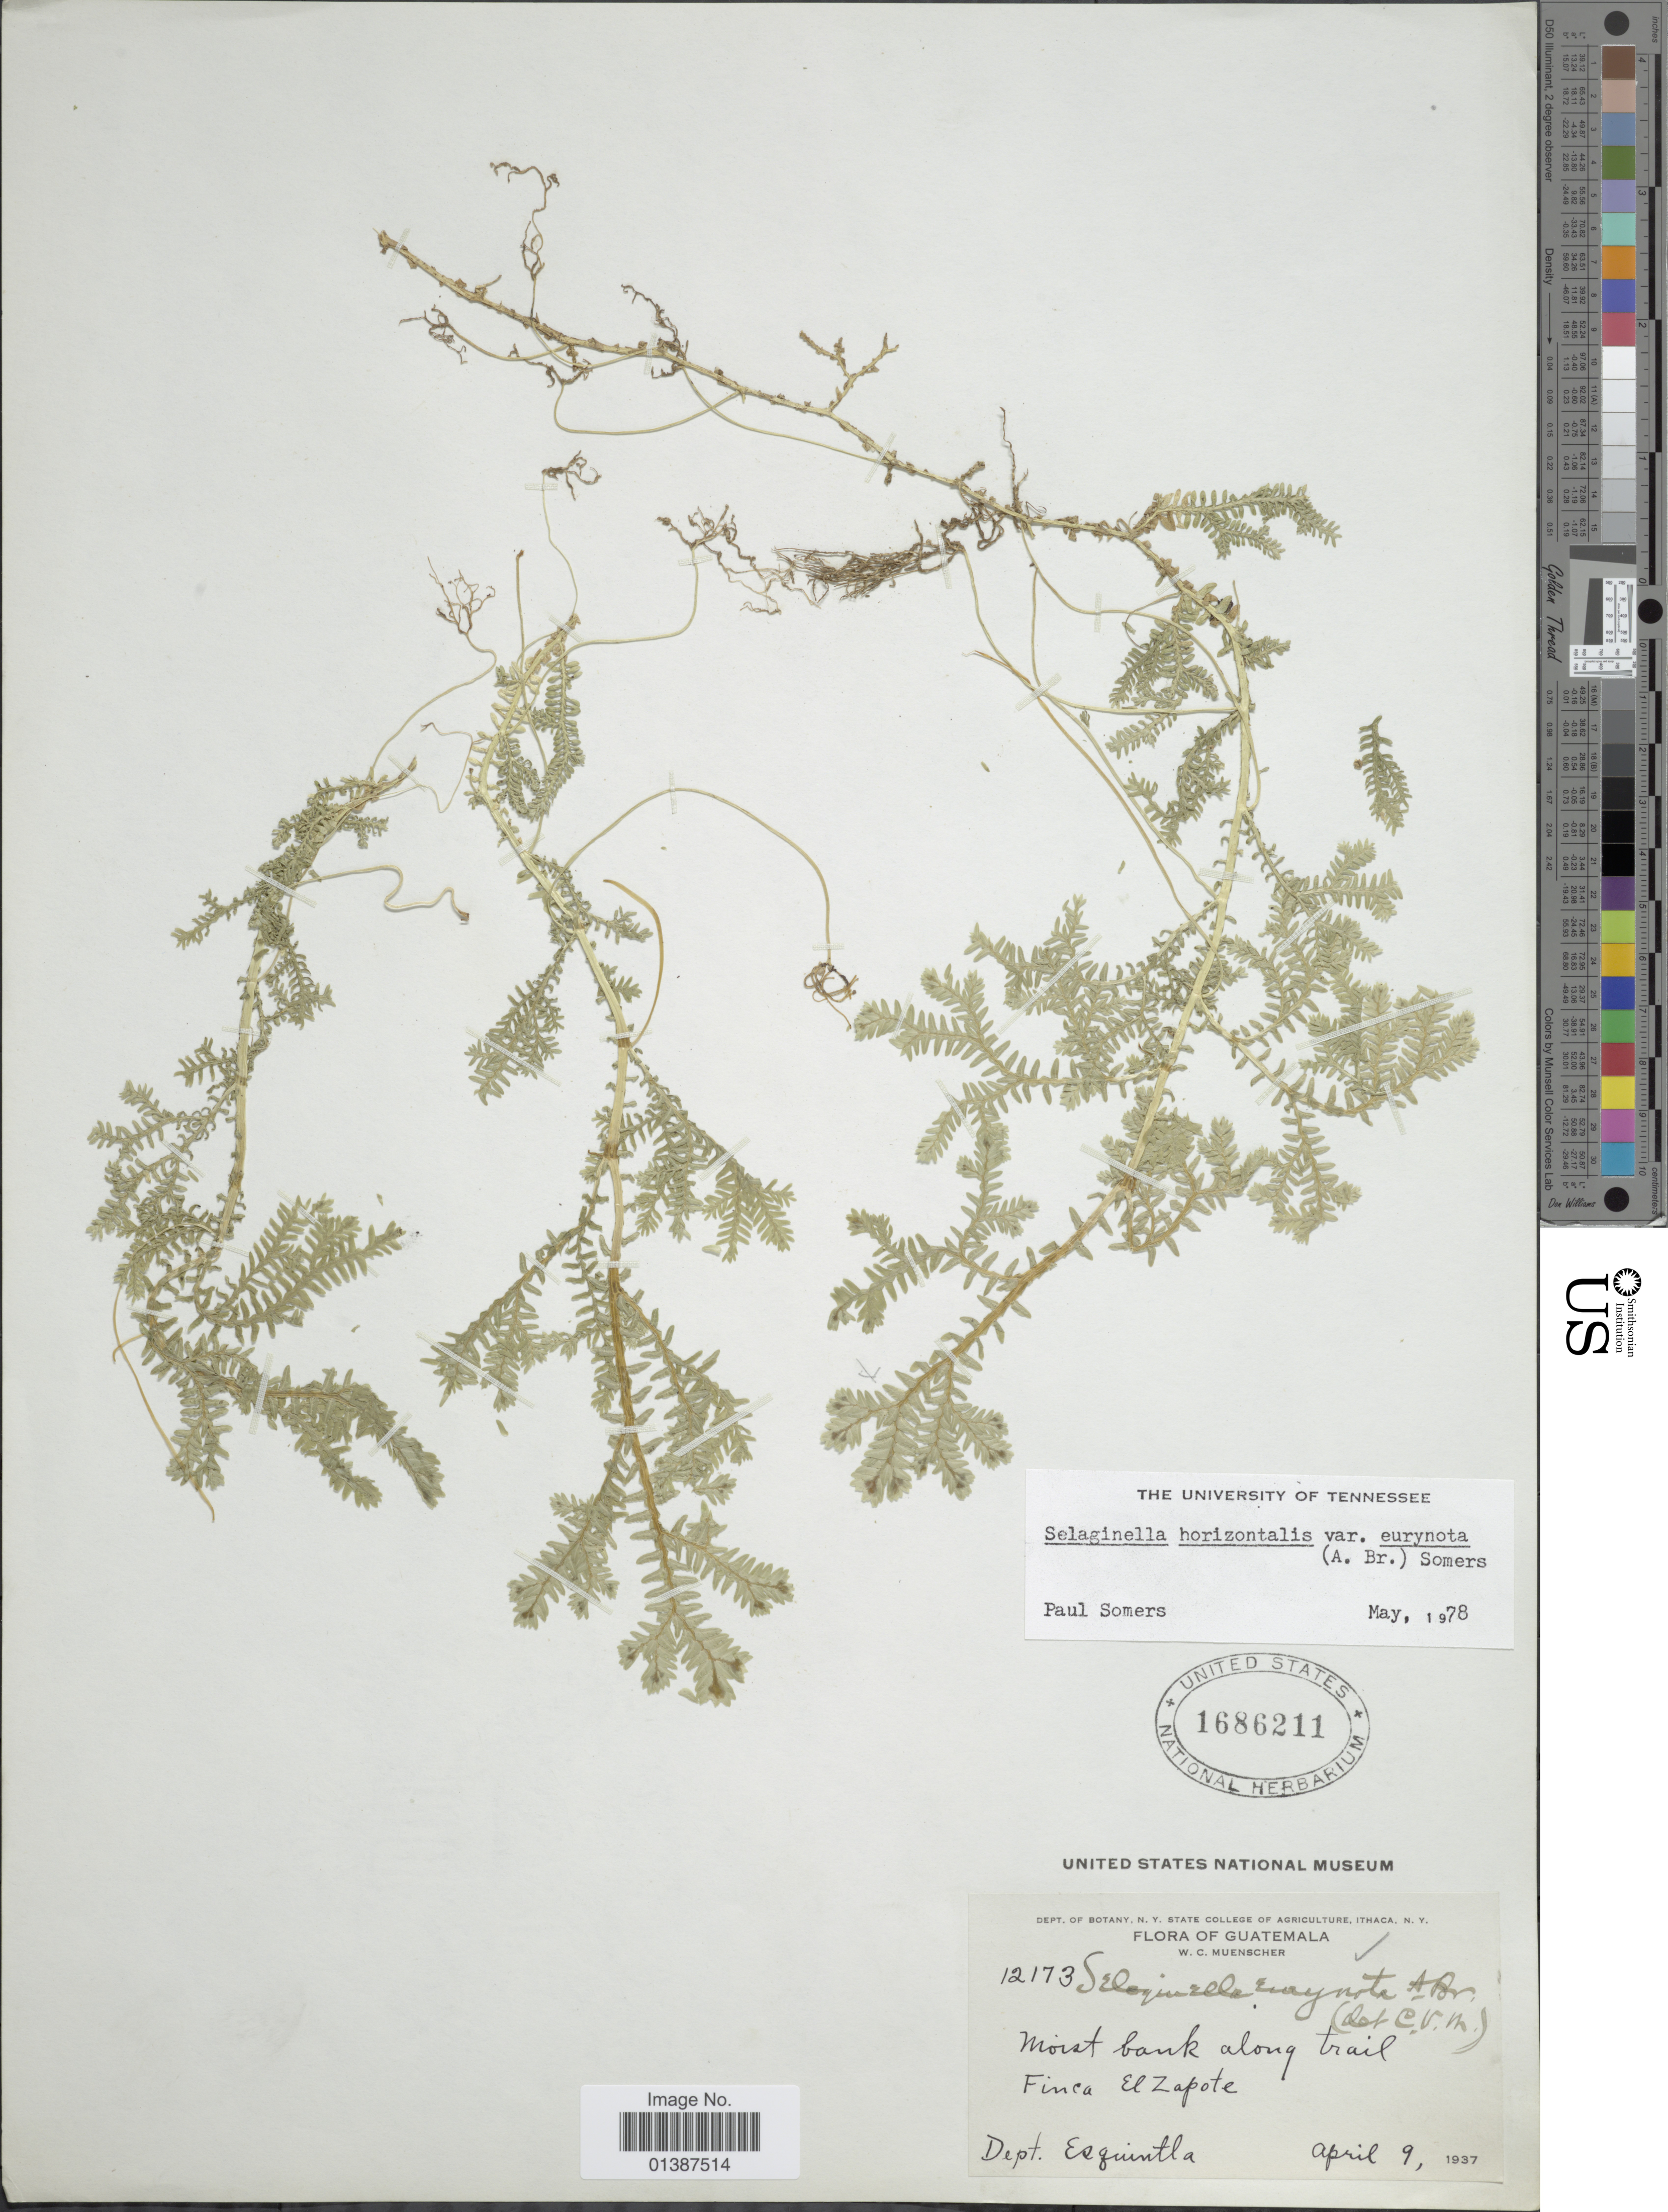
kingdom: Plantae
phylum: Tracheophyta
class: Lycopodiopsida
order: Selaginellales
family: Selaginellaceae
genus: Selaginella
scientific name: Selaginella eurynota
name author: A. Braun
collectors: W. Muenscher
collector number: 12173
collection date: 1937-04-09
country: Guatemala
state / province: Escuintla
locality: Finca El Zapote Dept Esquintla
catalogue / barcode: US 1686211